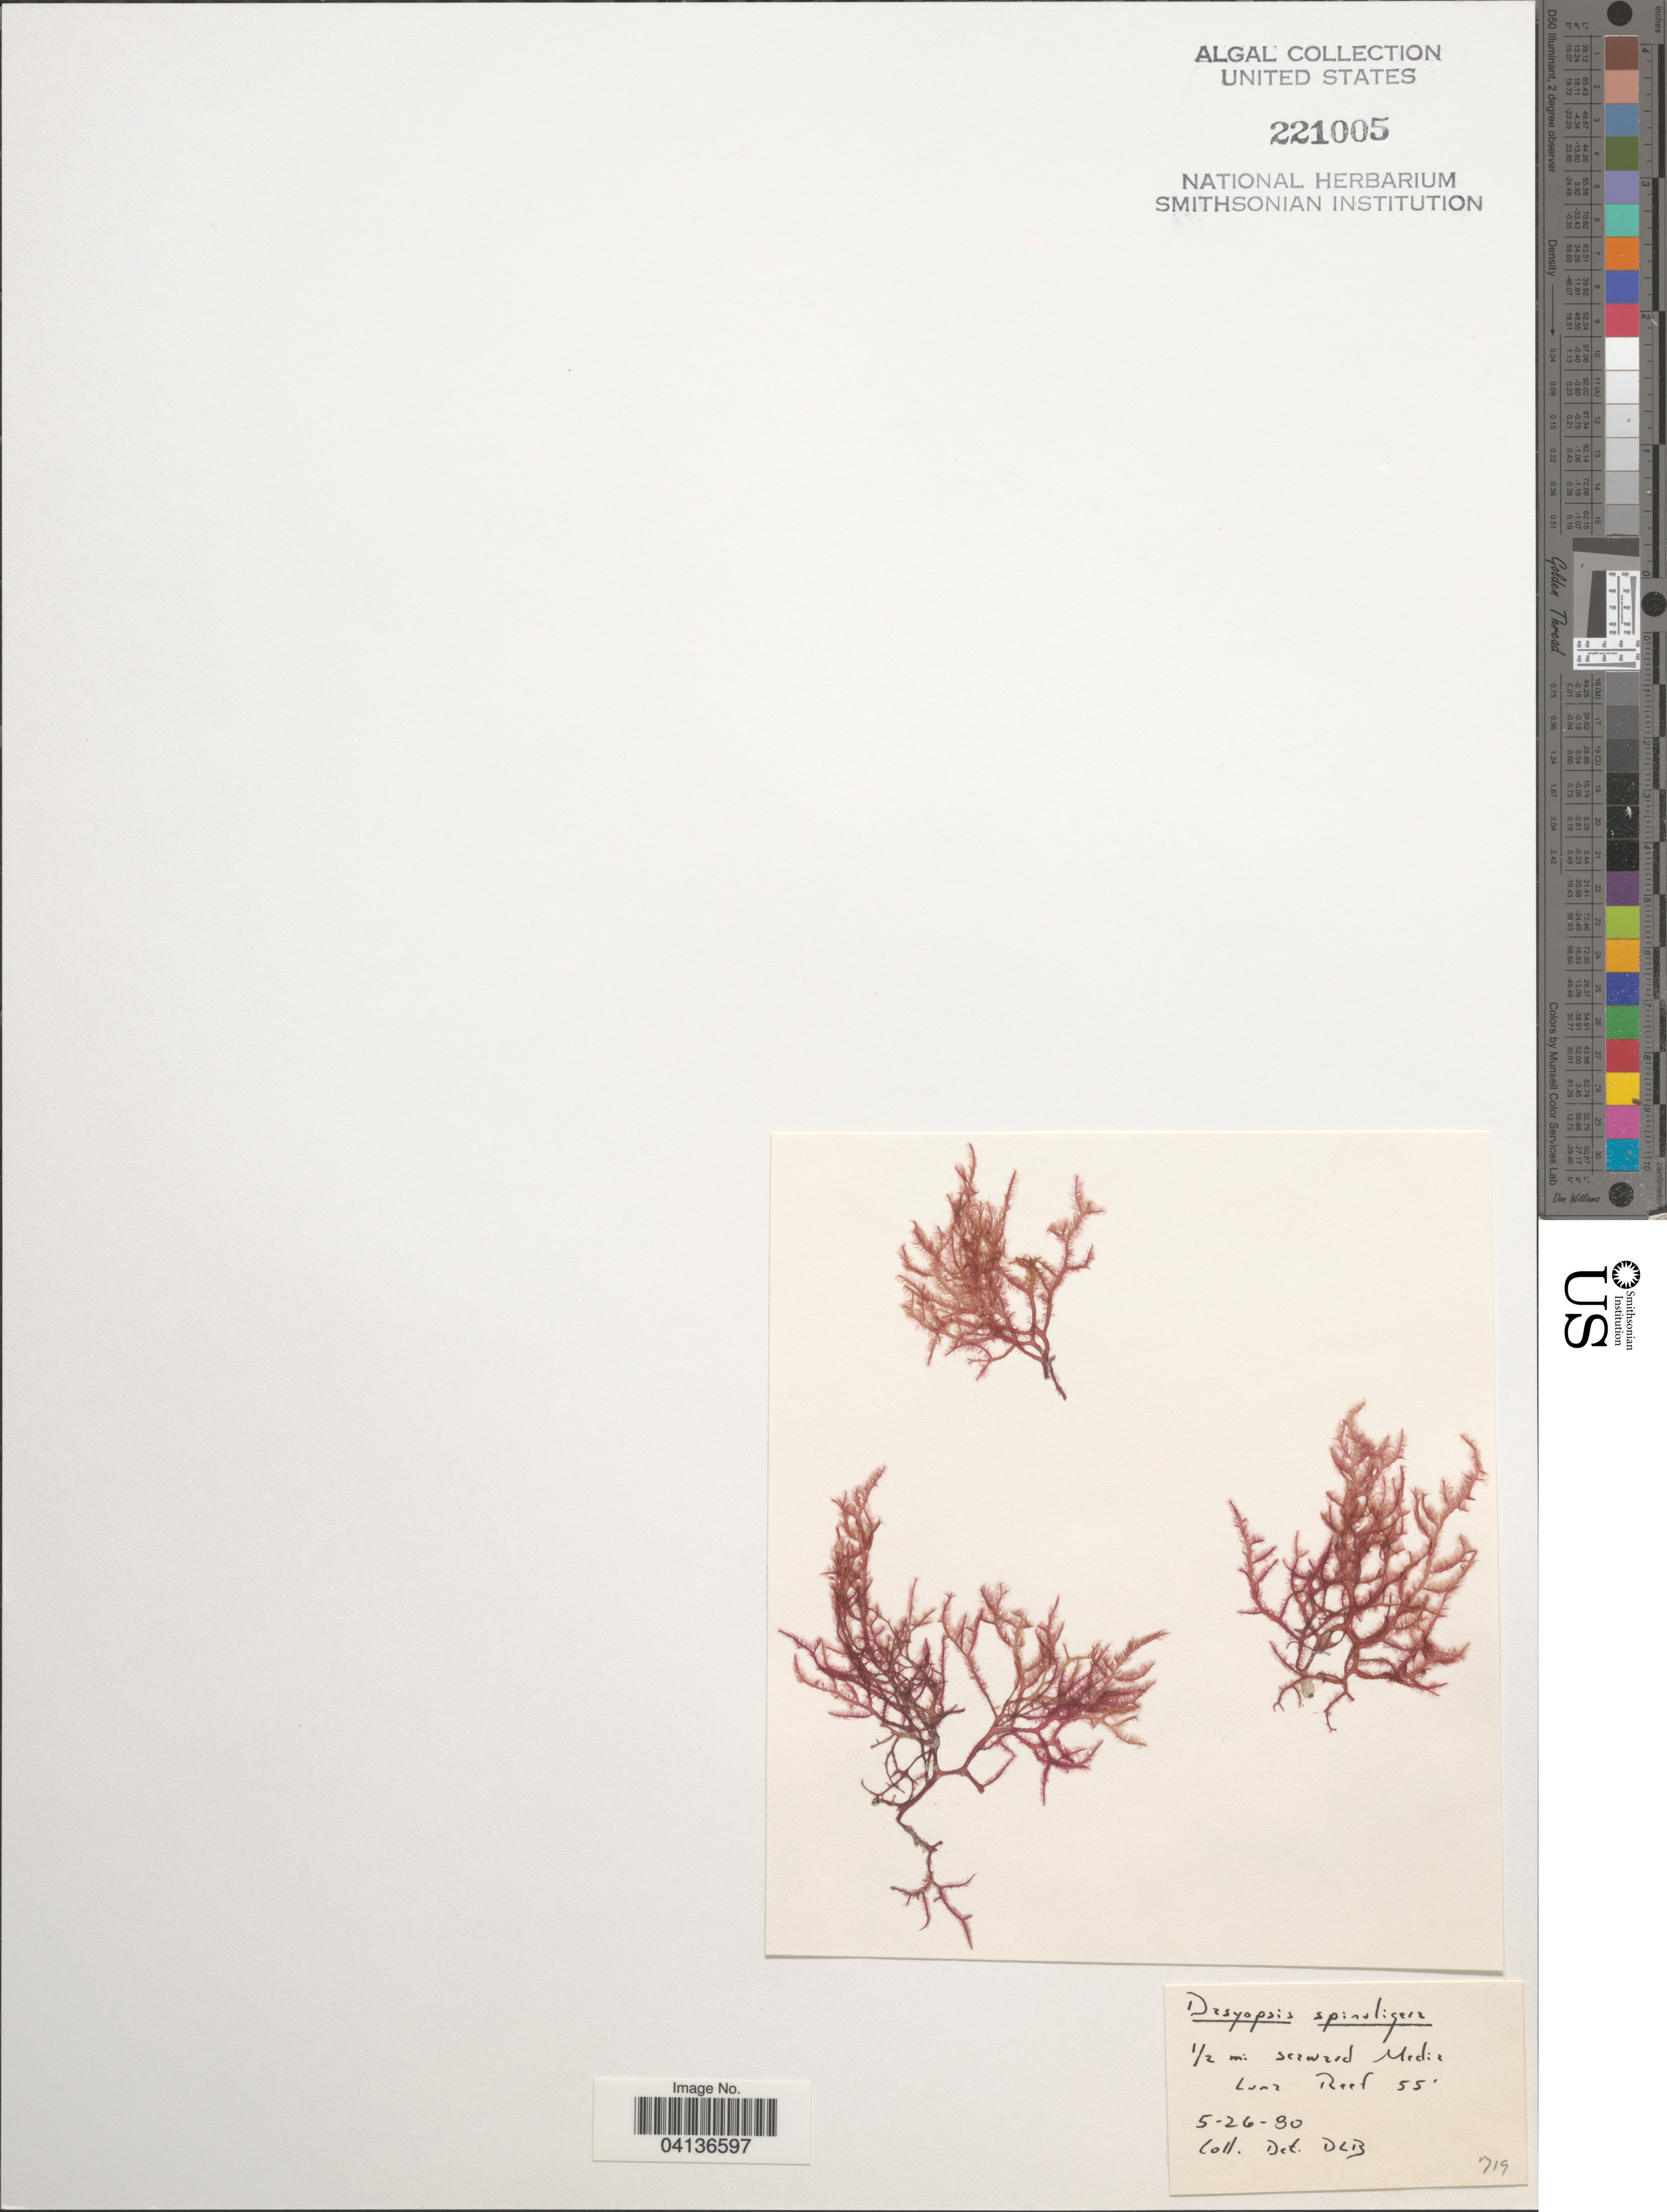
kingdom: Plantae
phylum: Rhodophyta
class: Florideophyceae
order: Ceramiales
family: Dasyaceae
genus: Dasya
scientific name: Dasya spinuligera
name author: Collins & Herv.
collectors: D. L. B.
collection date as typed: Transcribed d/m/y: 26/5/80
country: Puerto Rico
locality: ½ mi seaward Media Luna Reef.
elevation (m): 17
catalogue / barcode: US 221005